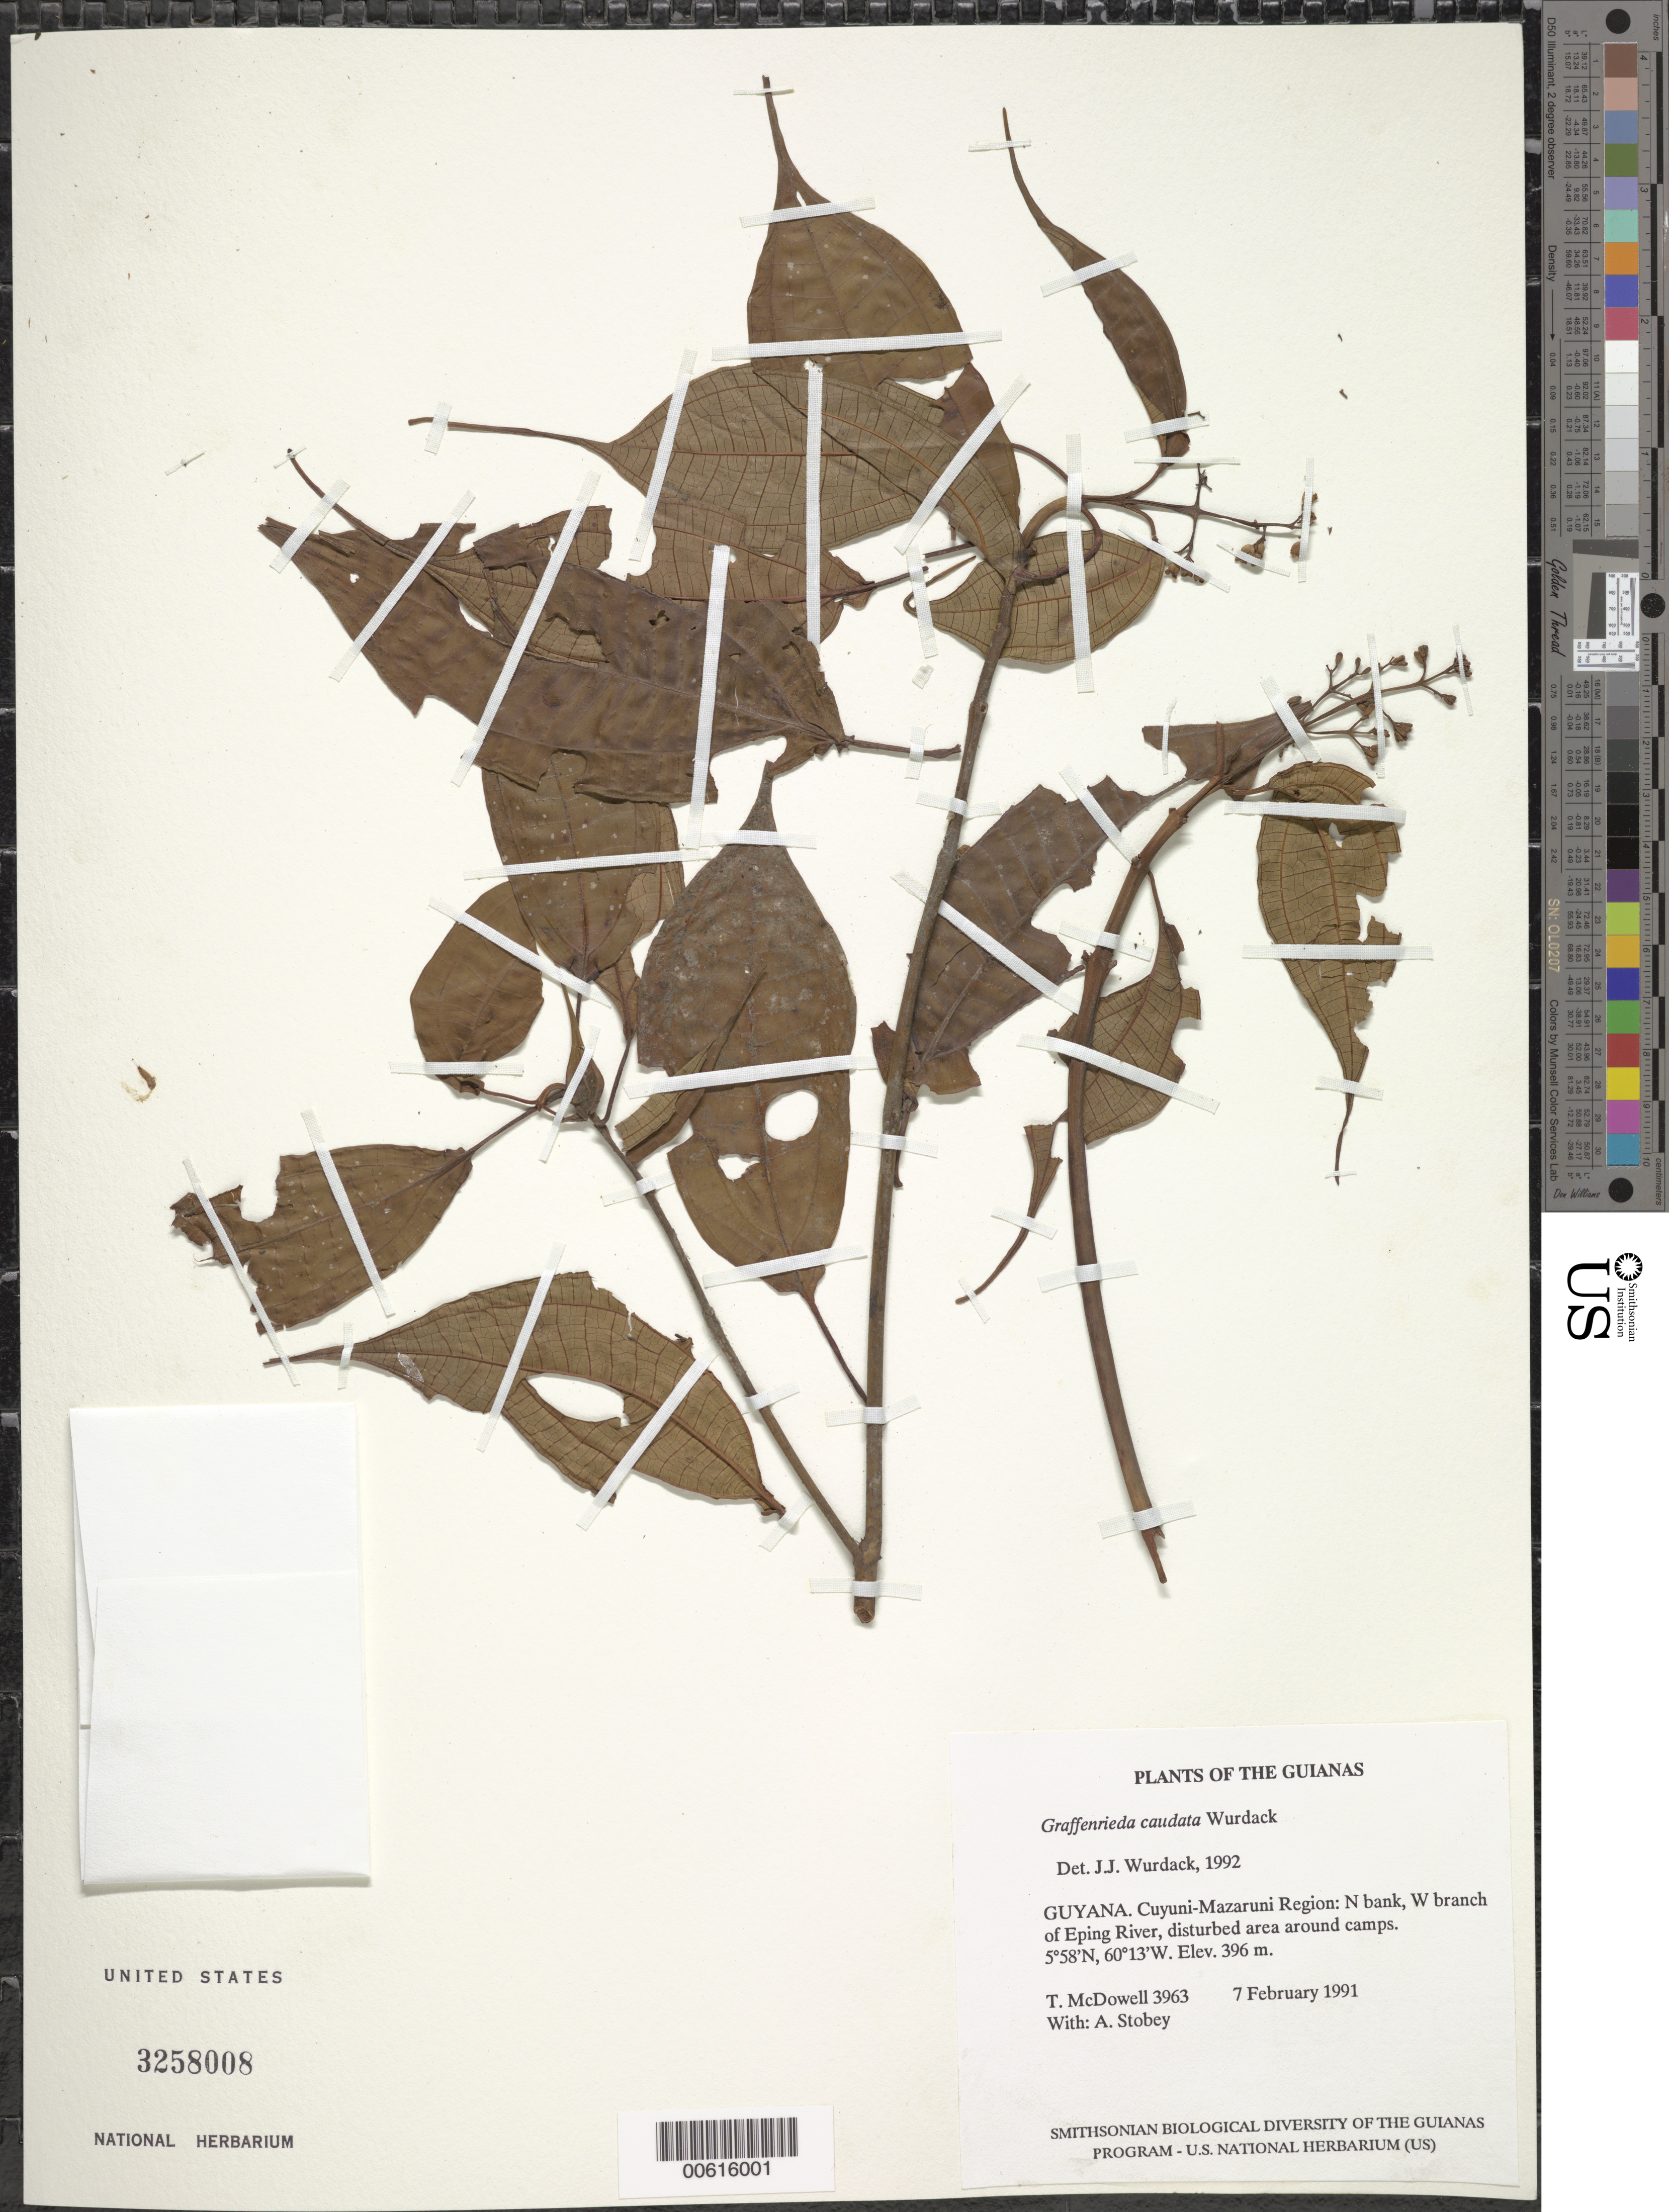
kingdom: Plantae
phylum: Tracheophyta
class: Magnoliopsida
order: Myrtales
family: Melastomataceae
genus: Graffenrieda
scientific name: Graffenrieda caudata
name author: Wurdack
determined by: Wurdack, John J., (US), US (UNITED STATES)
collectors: T. McDowell & A. Stobey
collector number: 3963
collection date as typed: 7 February 1991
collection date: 1991-02-07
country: Guyana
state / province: Cuyuni-Mazaruni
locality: N bank, W branch of Eping River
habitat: Disturbed area around camps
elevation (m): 396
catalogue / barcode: US 3258008